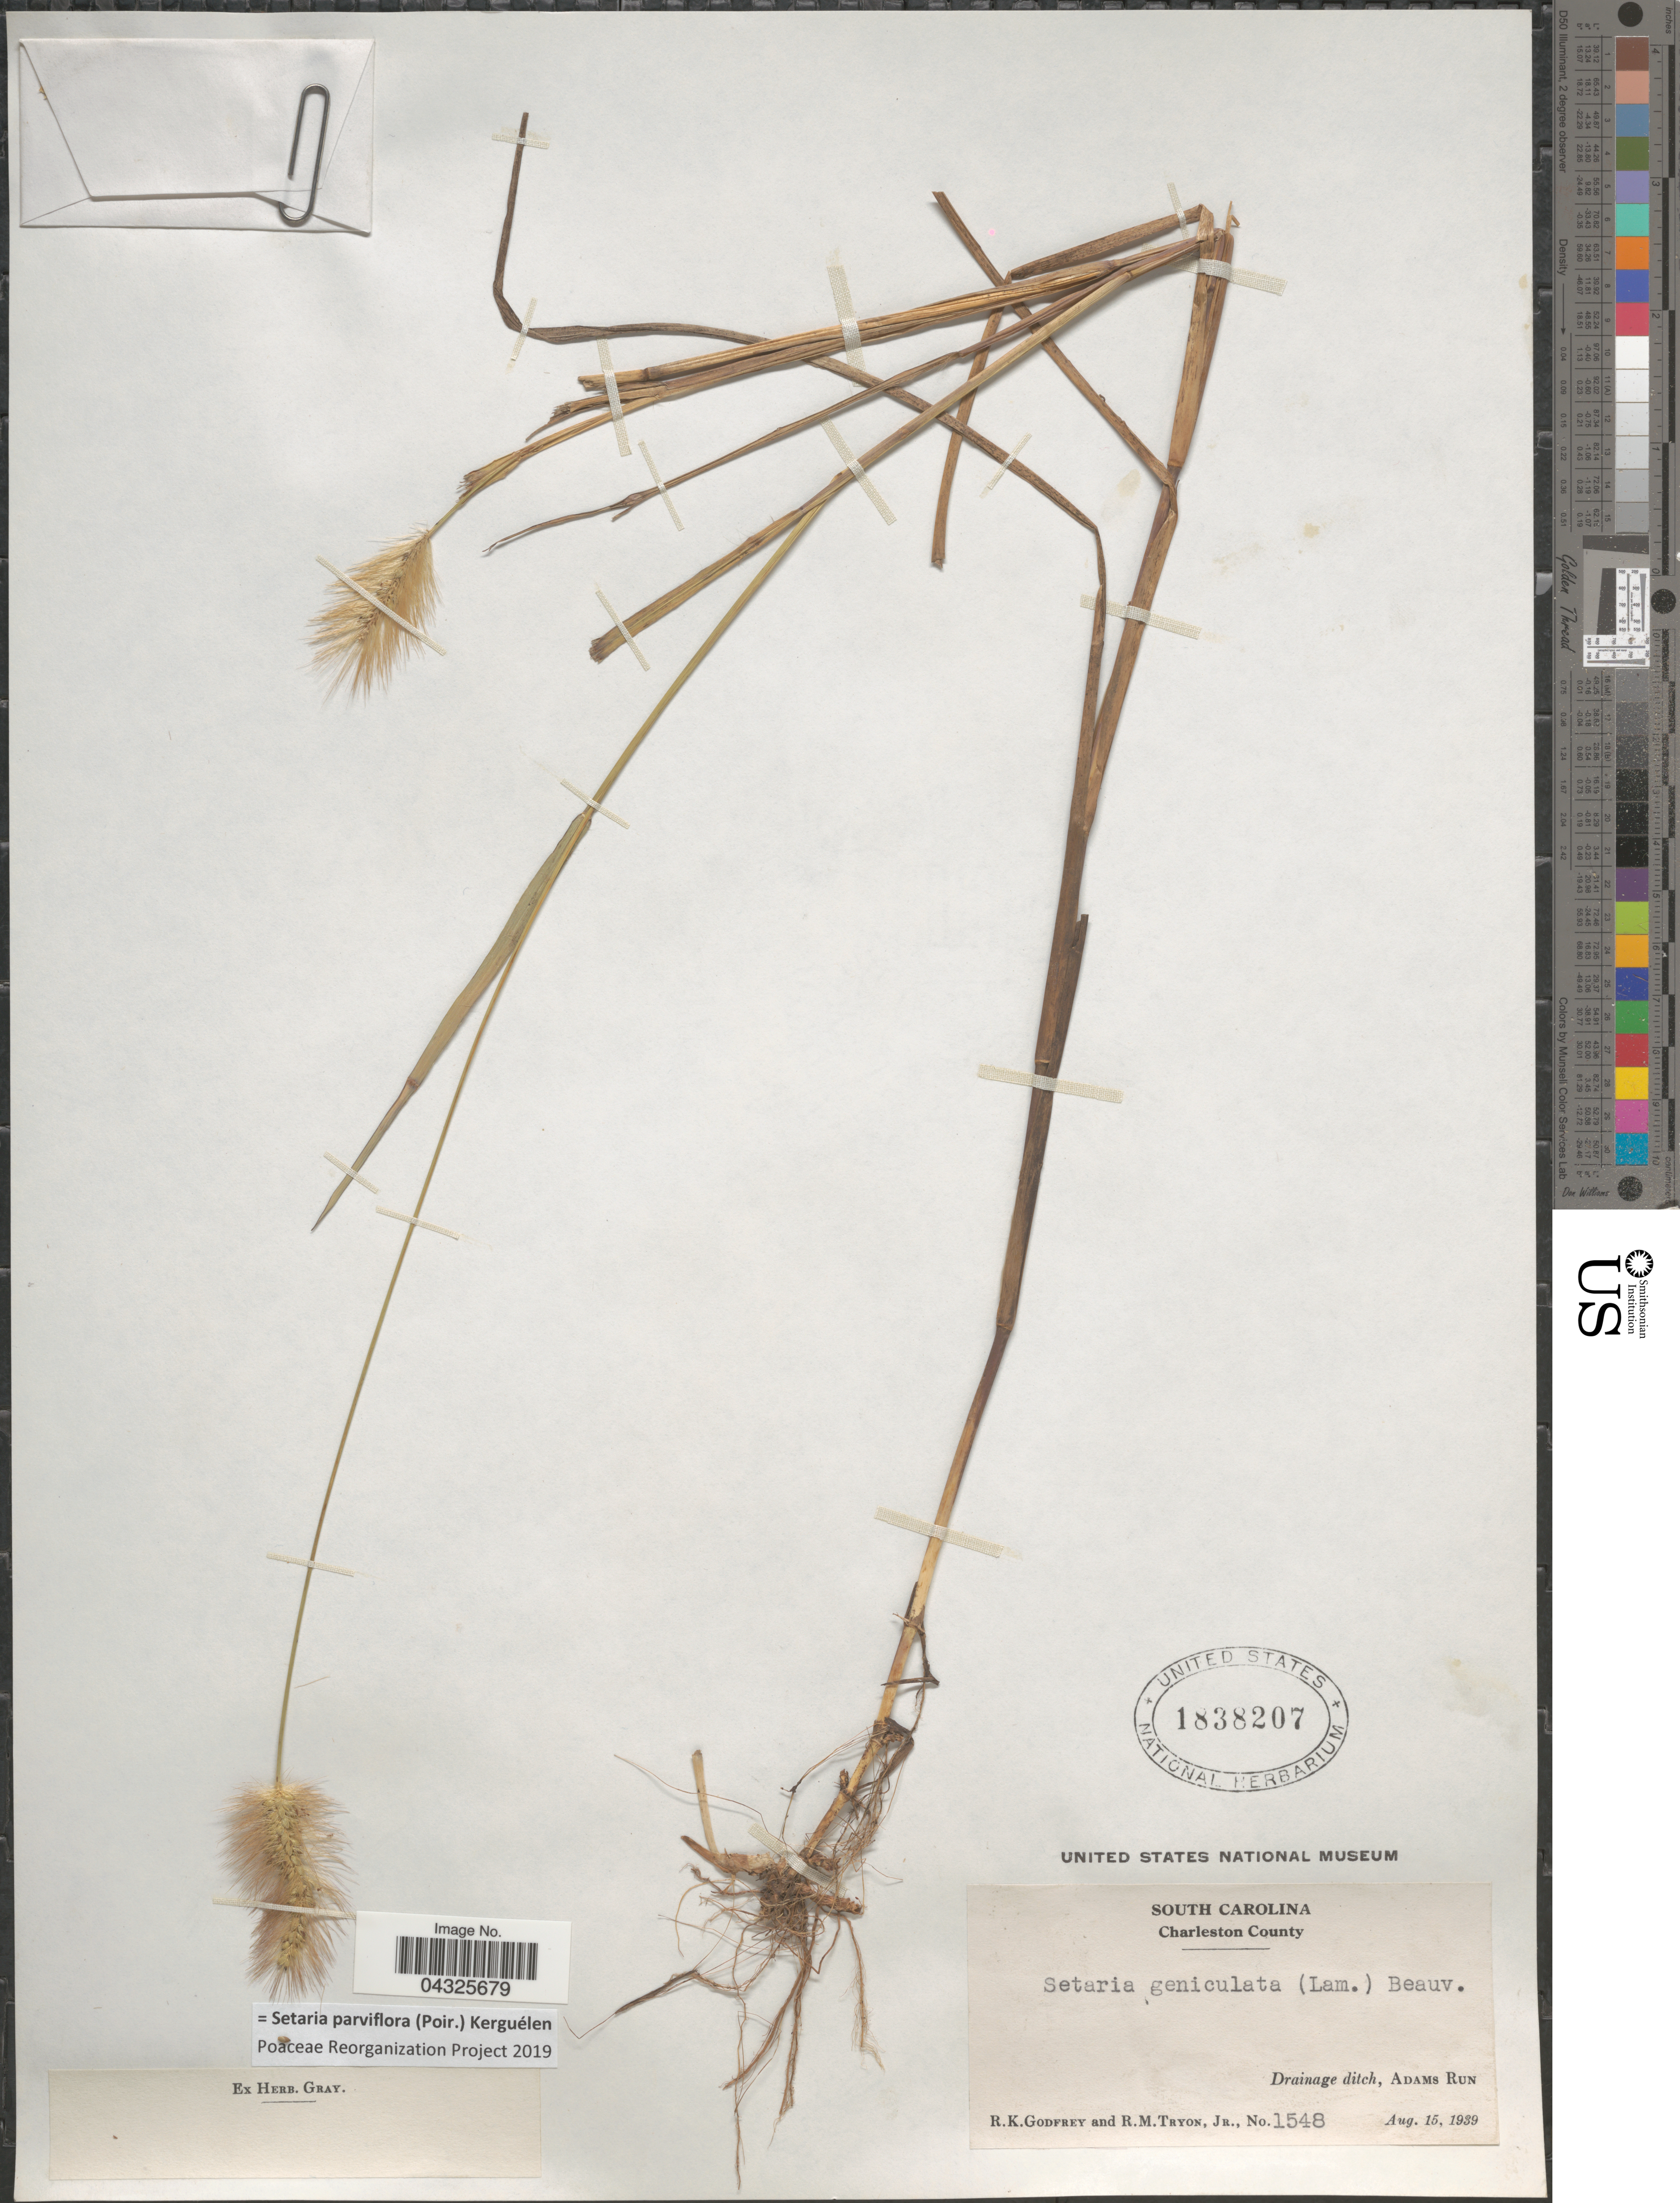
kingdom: Plantae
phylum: Tracheophyta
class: Liliopsida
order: Poales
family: Poaceae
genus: Setaria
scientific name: Setaria parviflora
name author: (Poir.) Kerguélen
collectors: R. K. Godfrey & R. Tryon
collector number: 1548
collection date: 1939-08-15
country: United States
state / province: South Carolina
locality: Charleston County. Drainage ditch, Adams Run.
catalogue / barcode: US 1838207